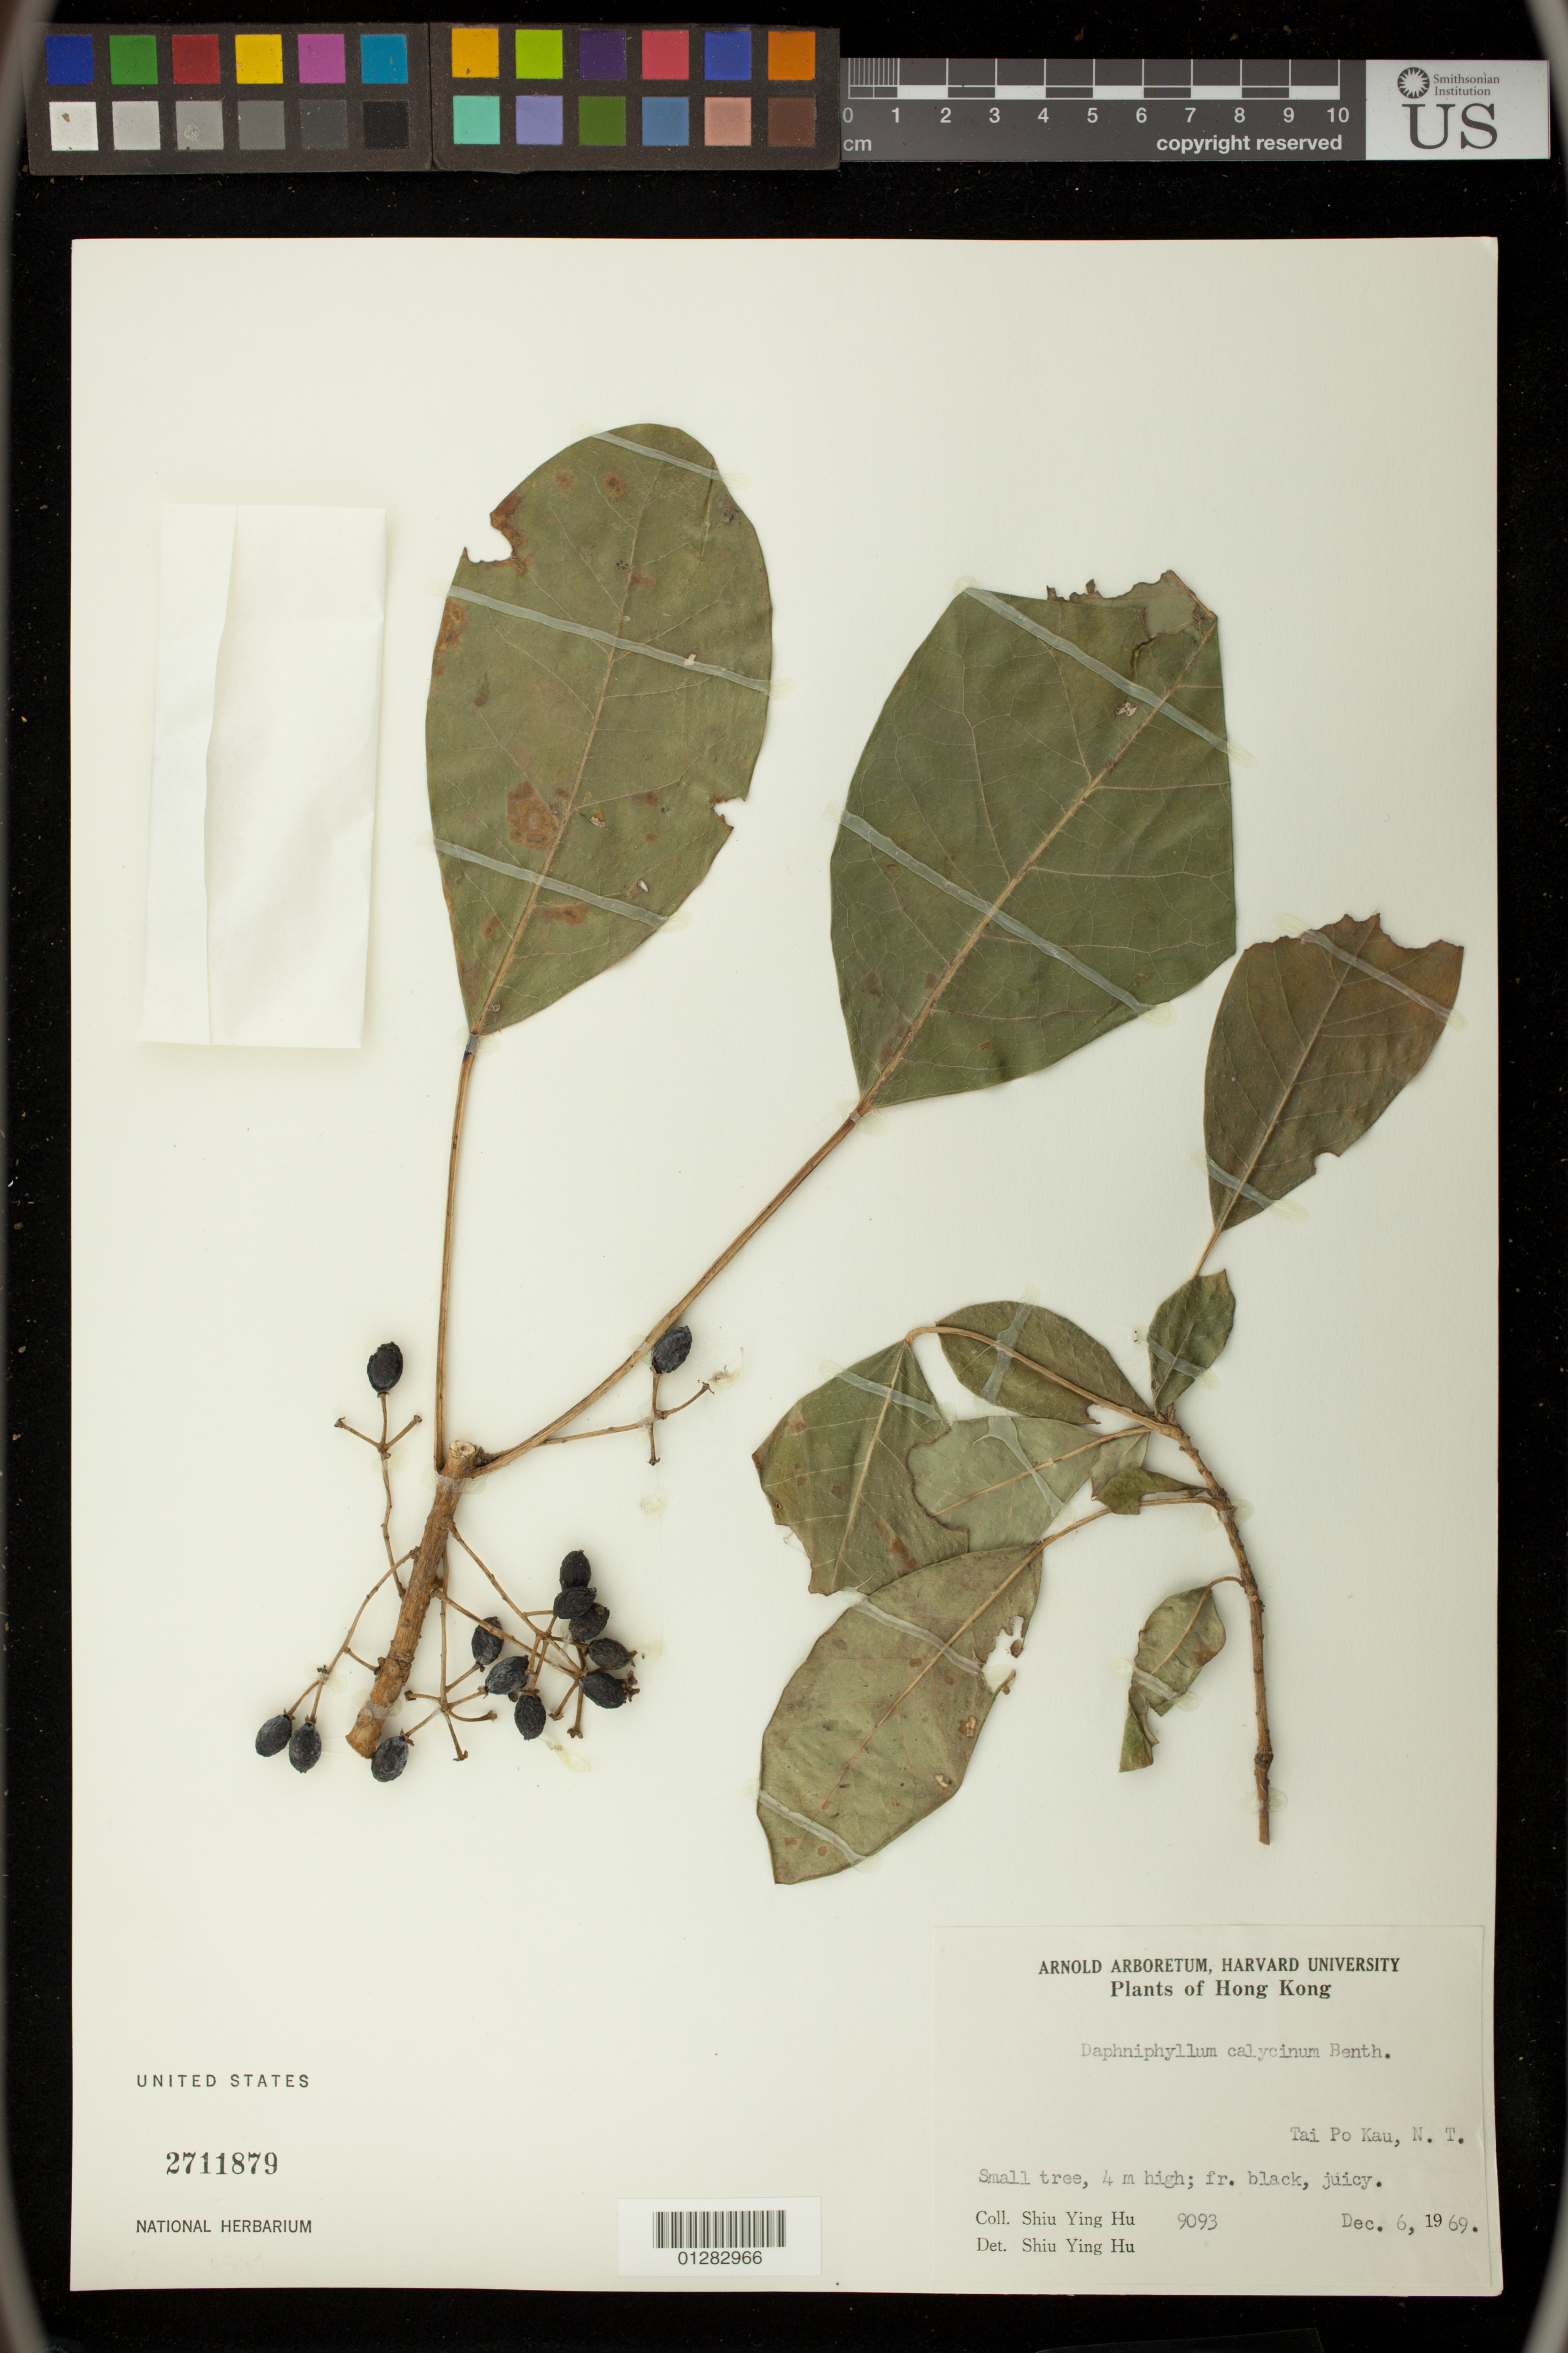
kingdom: Plantae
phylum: Tracheophyta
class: Magnoliopsida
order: Saxifragales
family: Daphniphyllaceae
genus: Daphniphyllum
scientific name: Daphniphyllum calycinum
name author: Benth.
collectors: Y. Shiu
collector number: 9093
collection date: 1969-12-06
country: China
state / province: Hong Kong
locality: Tai Po Kau, New Territories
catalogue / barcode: US 2711879